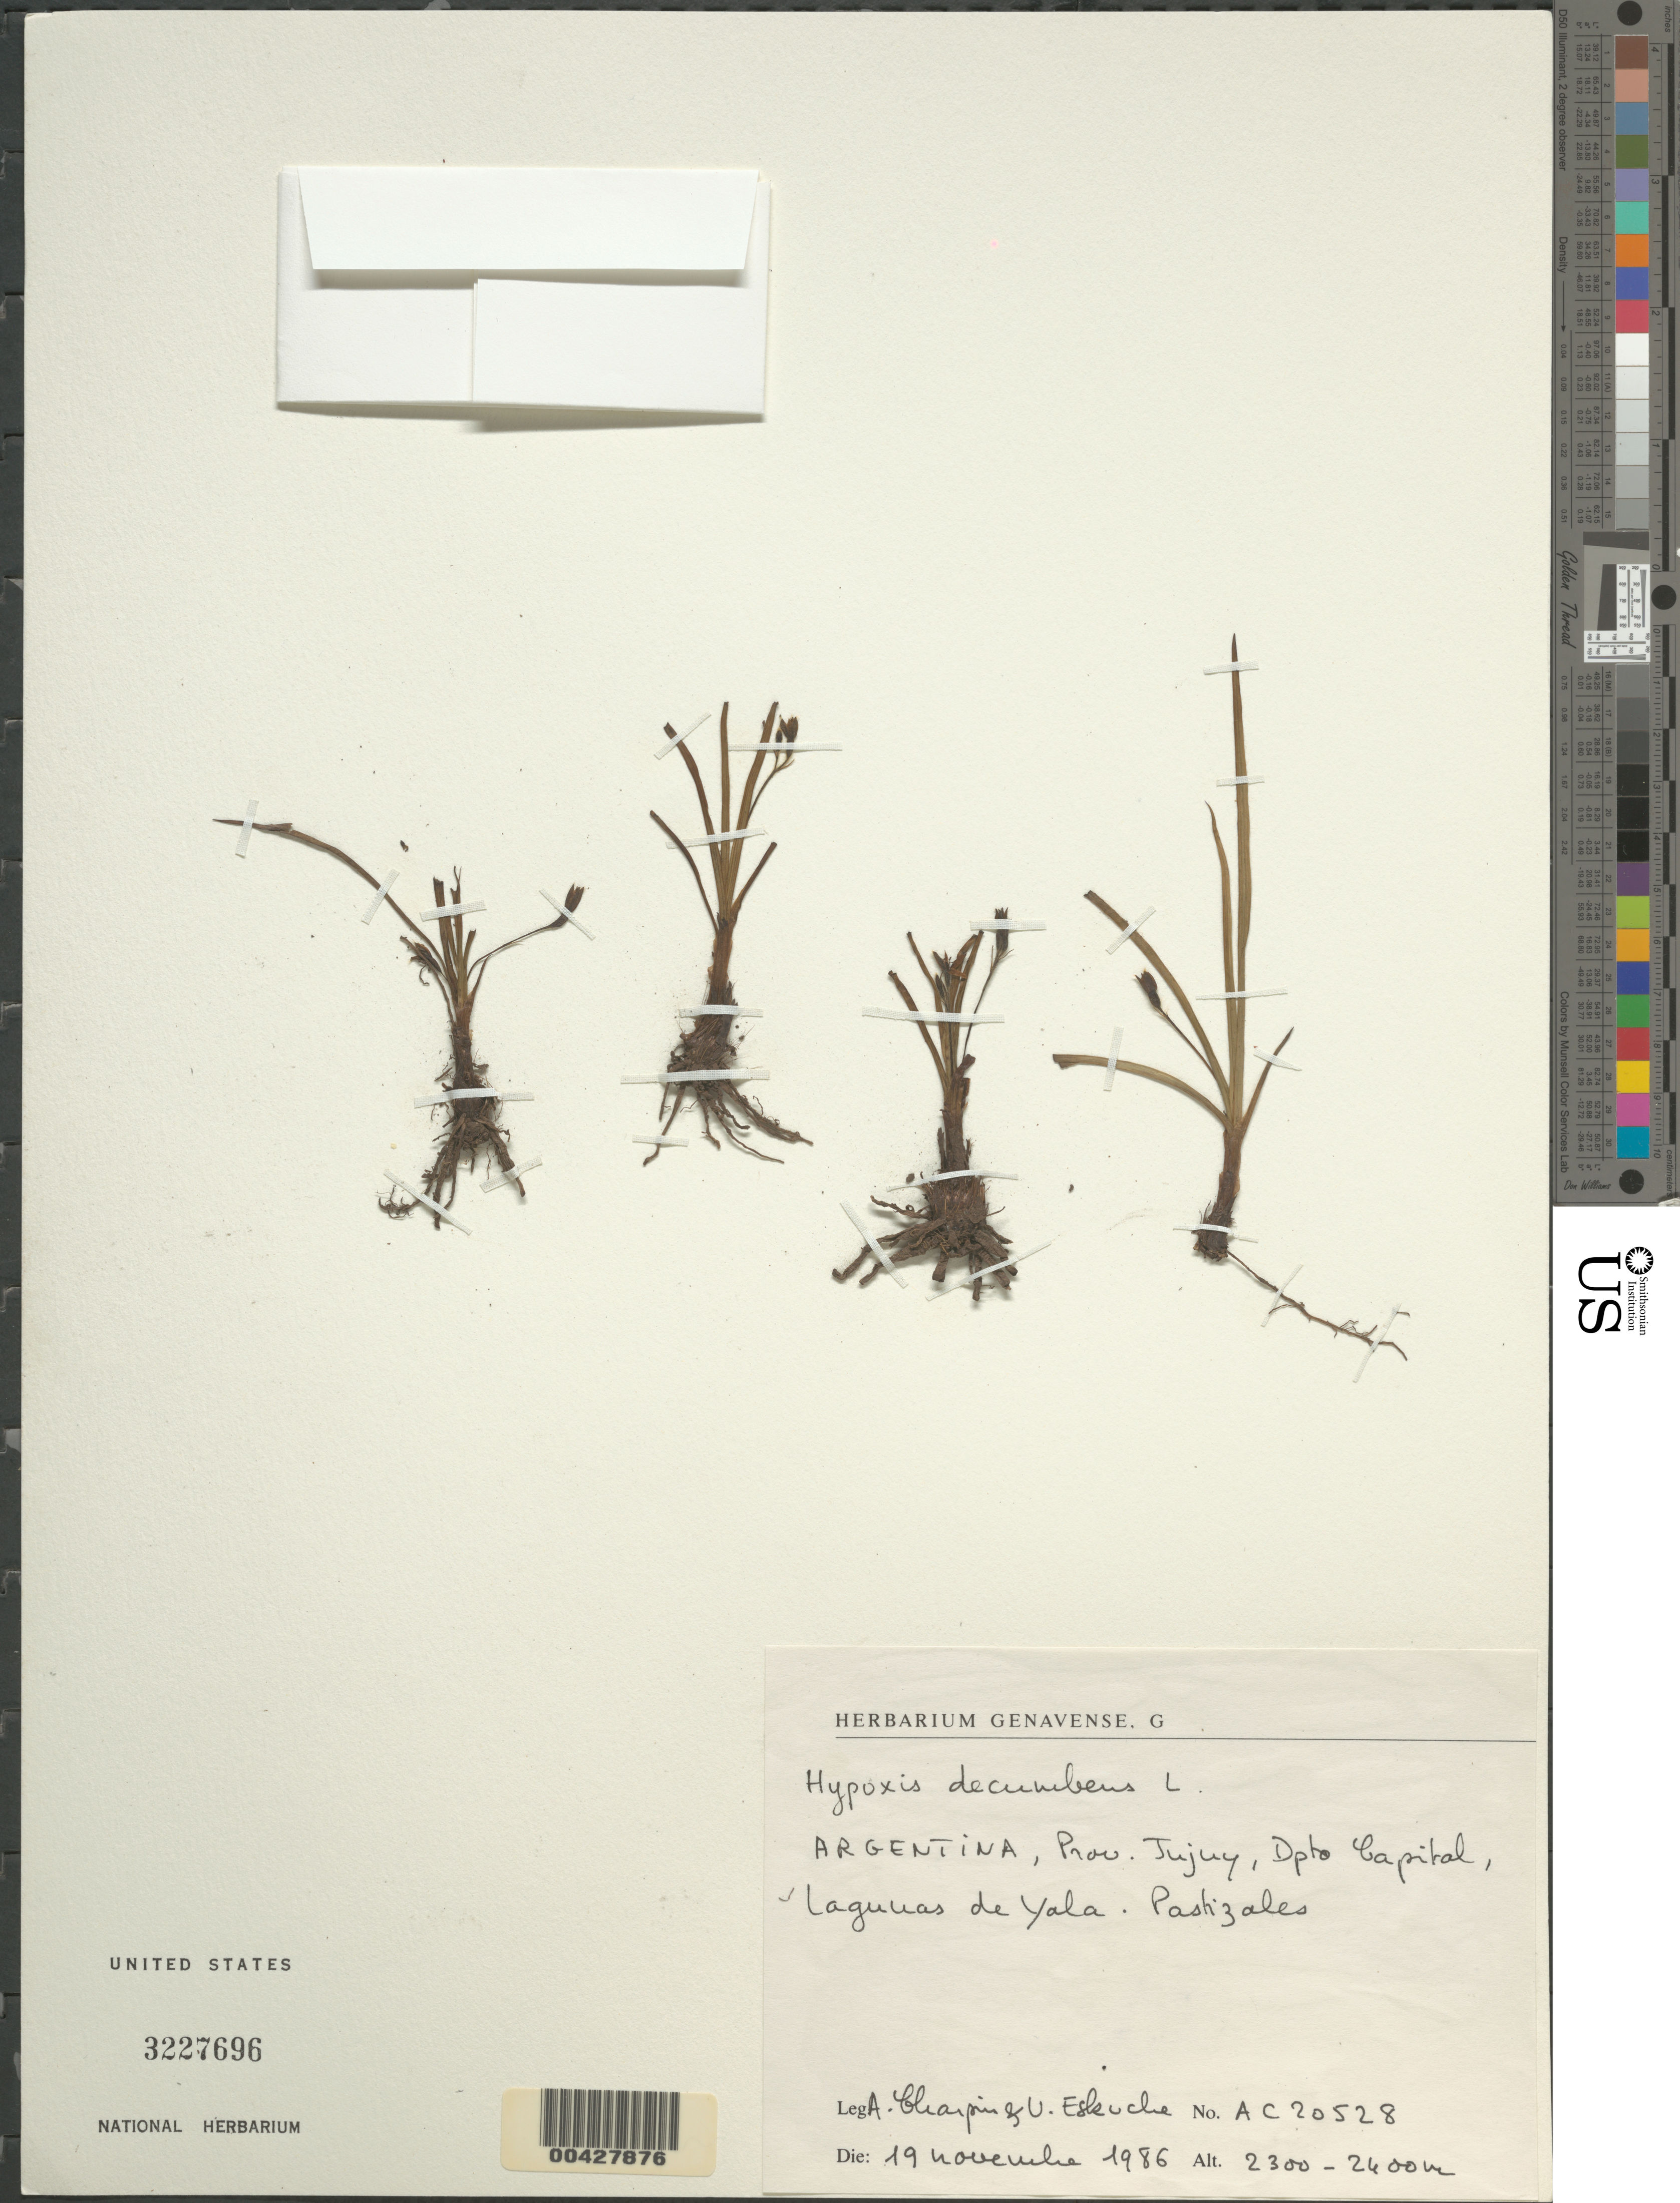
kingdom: Plantae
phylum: Tracheophyta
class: Liliopsida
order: Liliales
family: Alstroemeriaceae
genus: Bomarea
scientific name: Bomarea sp.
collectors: A. Charpin & U. G. Eskuche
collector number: Ac20528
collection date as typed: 19 Nov 1986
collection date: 1986-11-19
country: Argentina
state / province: Jujuy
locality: Pashizales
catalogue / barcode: US 3227696